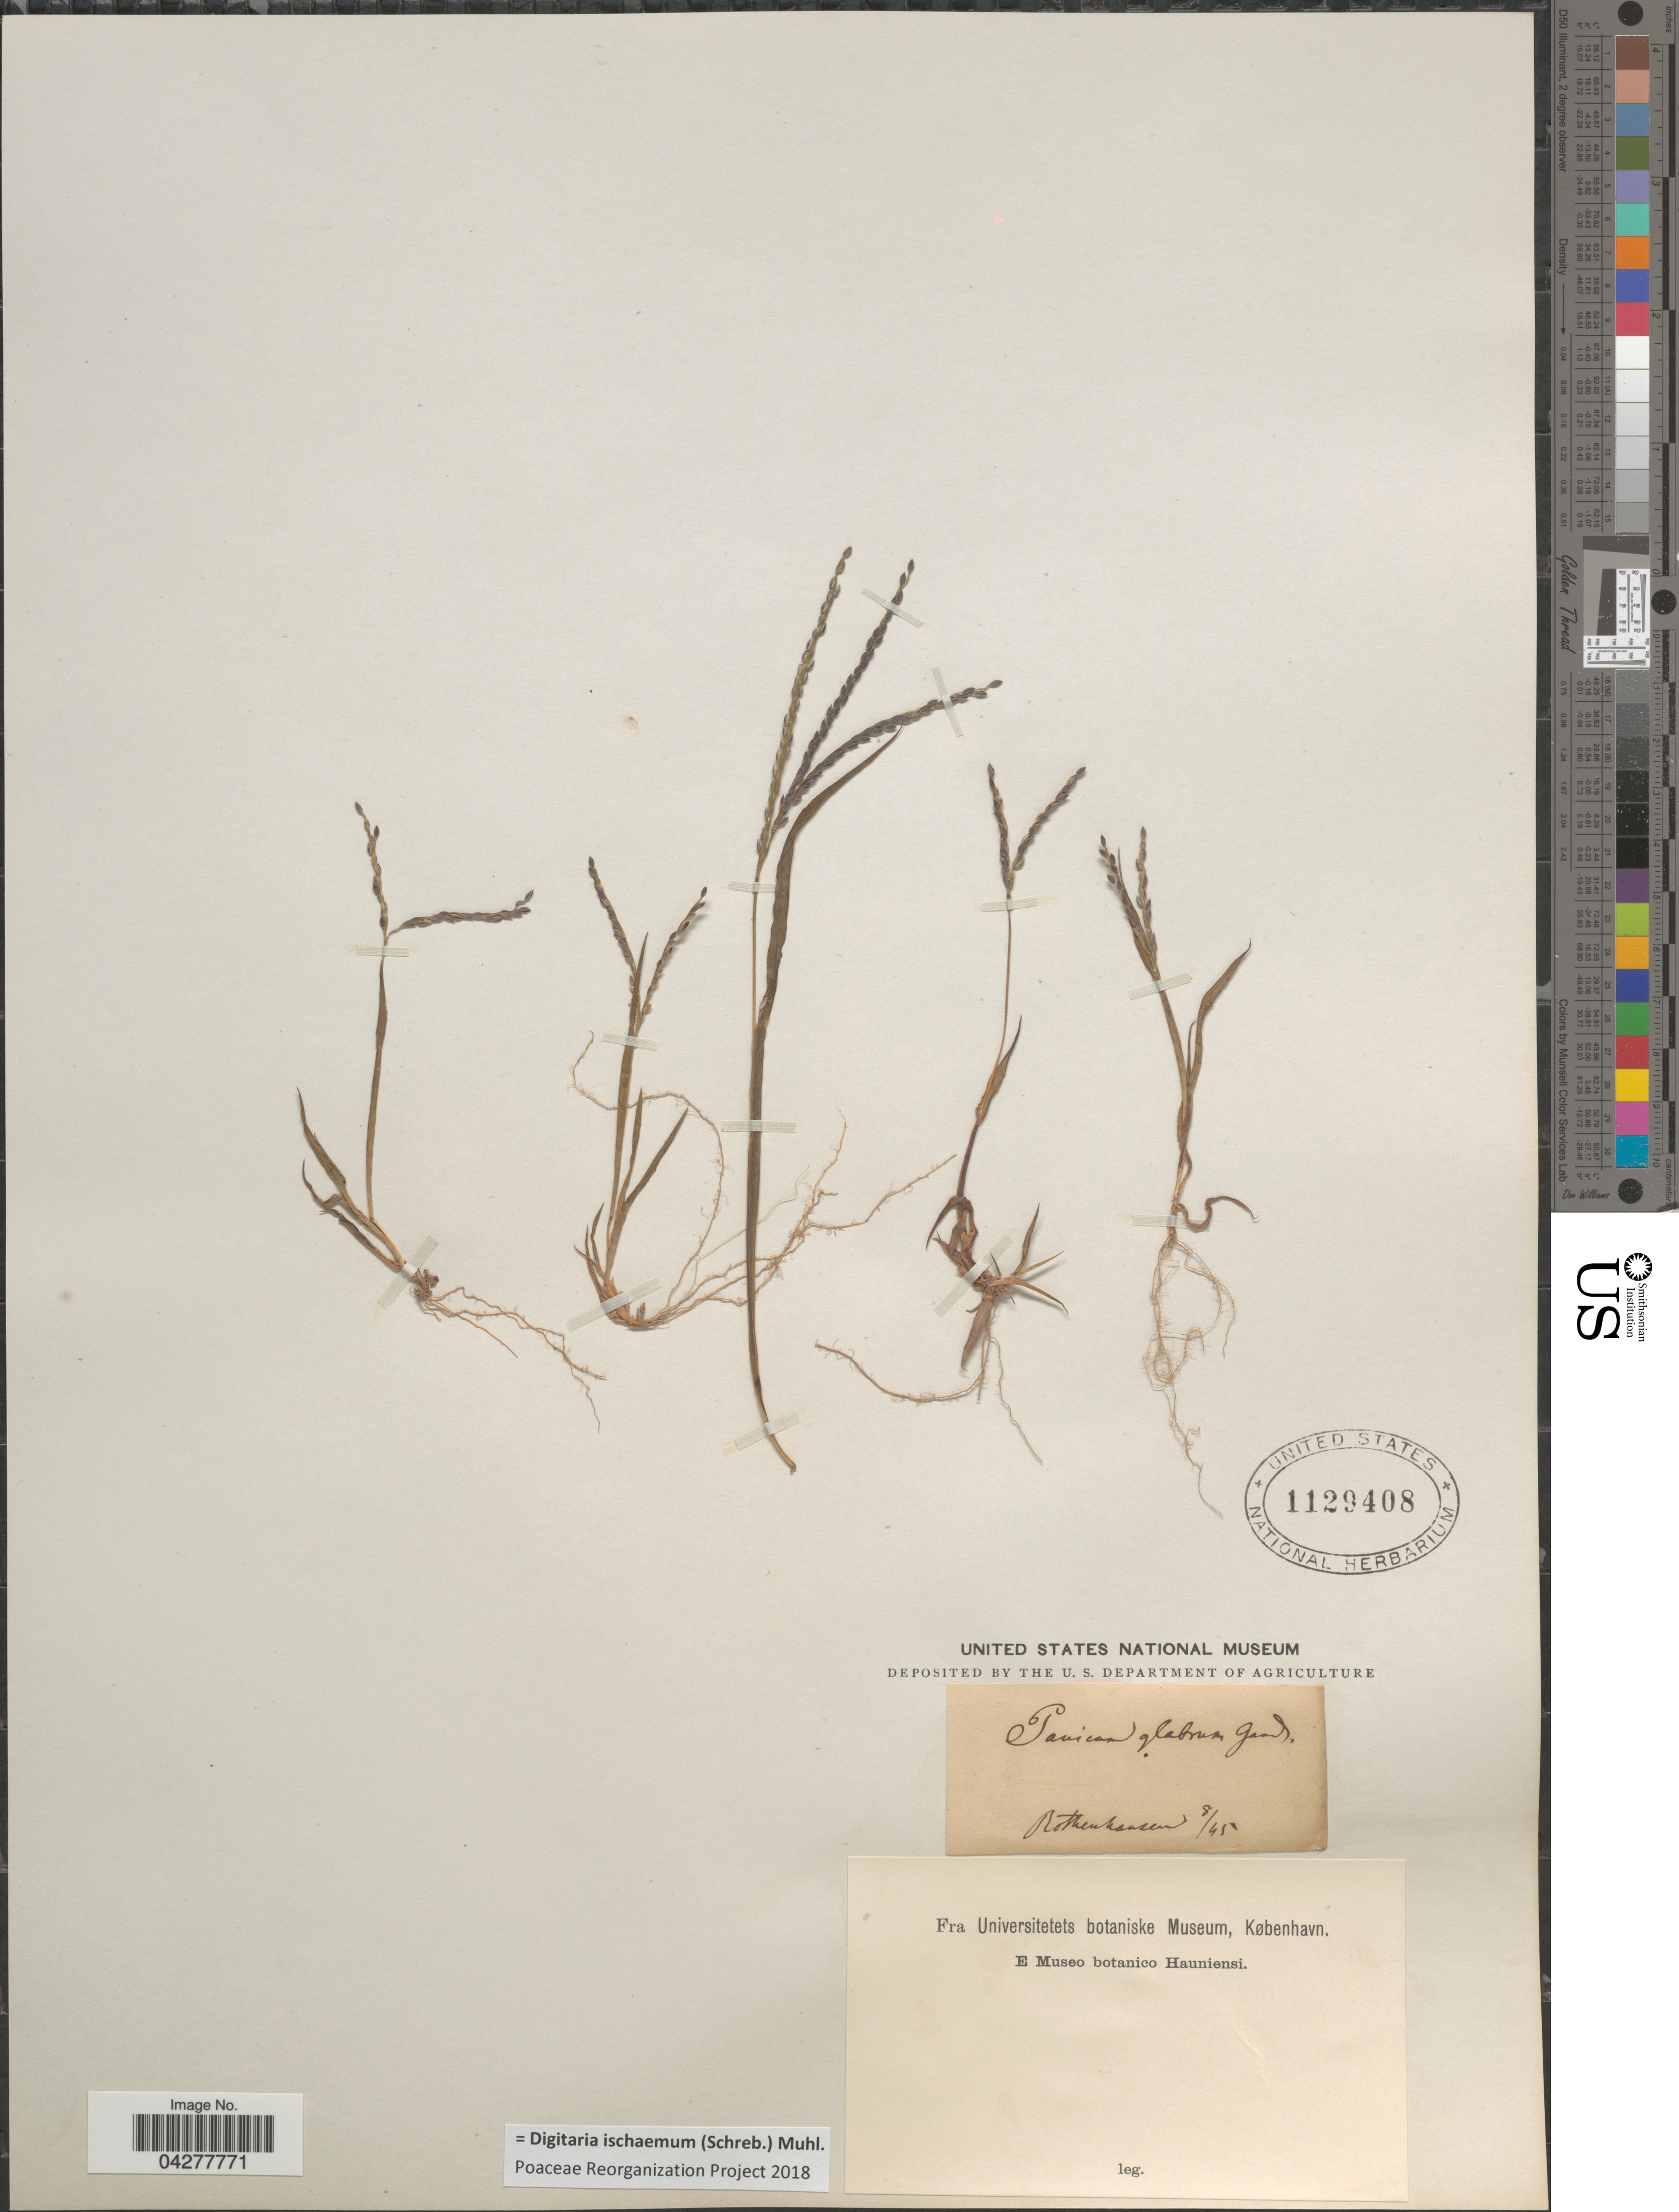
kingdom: Plantae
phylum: Tracheophyta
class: Liliopsida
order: Poales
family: Poaceae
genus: Digitaria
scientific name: Digitaria ischaemum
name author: (Schreber) Schreber ex Muhl.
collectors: Rothenhausen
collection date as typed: Transcribed d/m/y: /8/45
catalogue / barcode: US 1129408